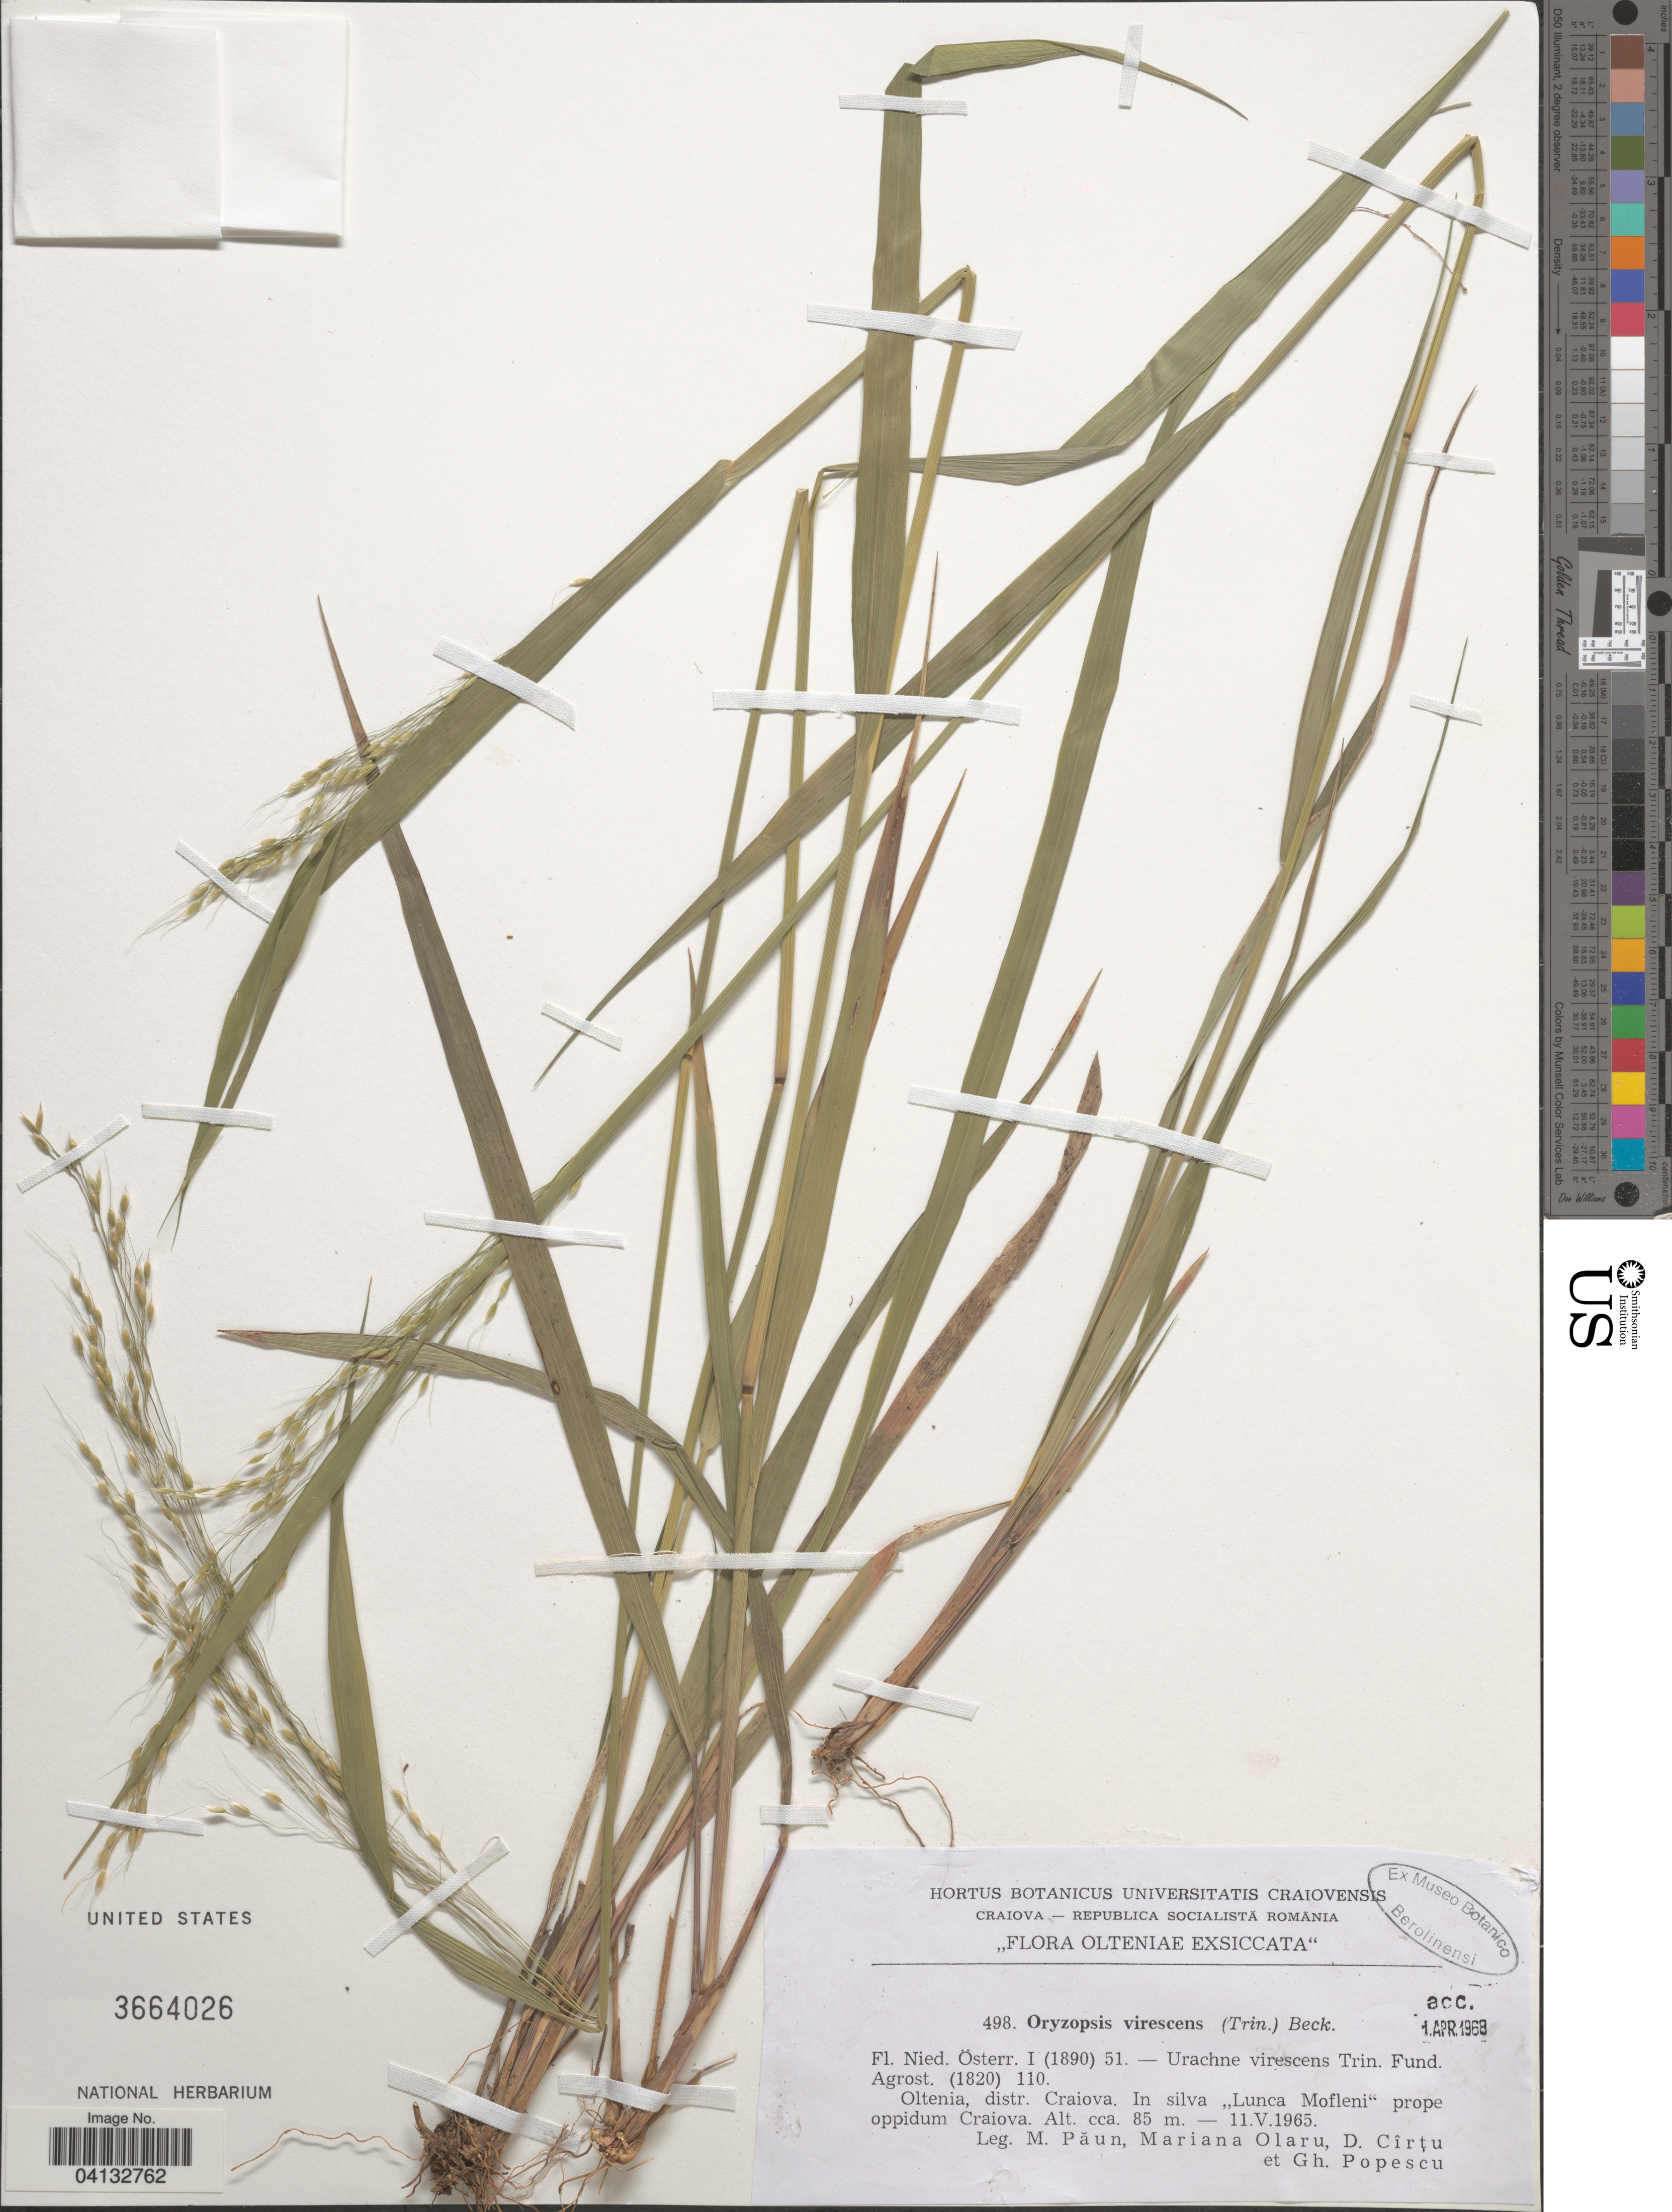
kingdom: Plantae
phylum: Tracheophyta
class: Liliopsida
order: Poales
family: Poaceae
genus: Achnatherum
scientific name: Achnatherum virescens ined.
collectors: M. Păun, M. Olaru, D. Cîrţu & G. Popescu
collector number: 498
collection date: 1965-05-11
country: Romania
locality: Oltenia, distr. Craiova. In silva "Lunca Mofleni" prope oppidum Craiova.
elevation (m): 85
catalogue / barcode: US 3664026